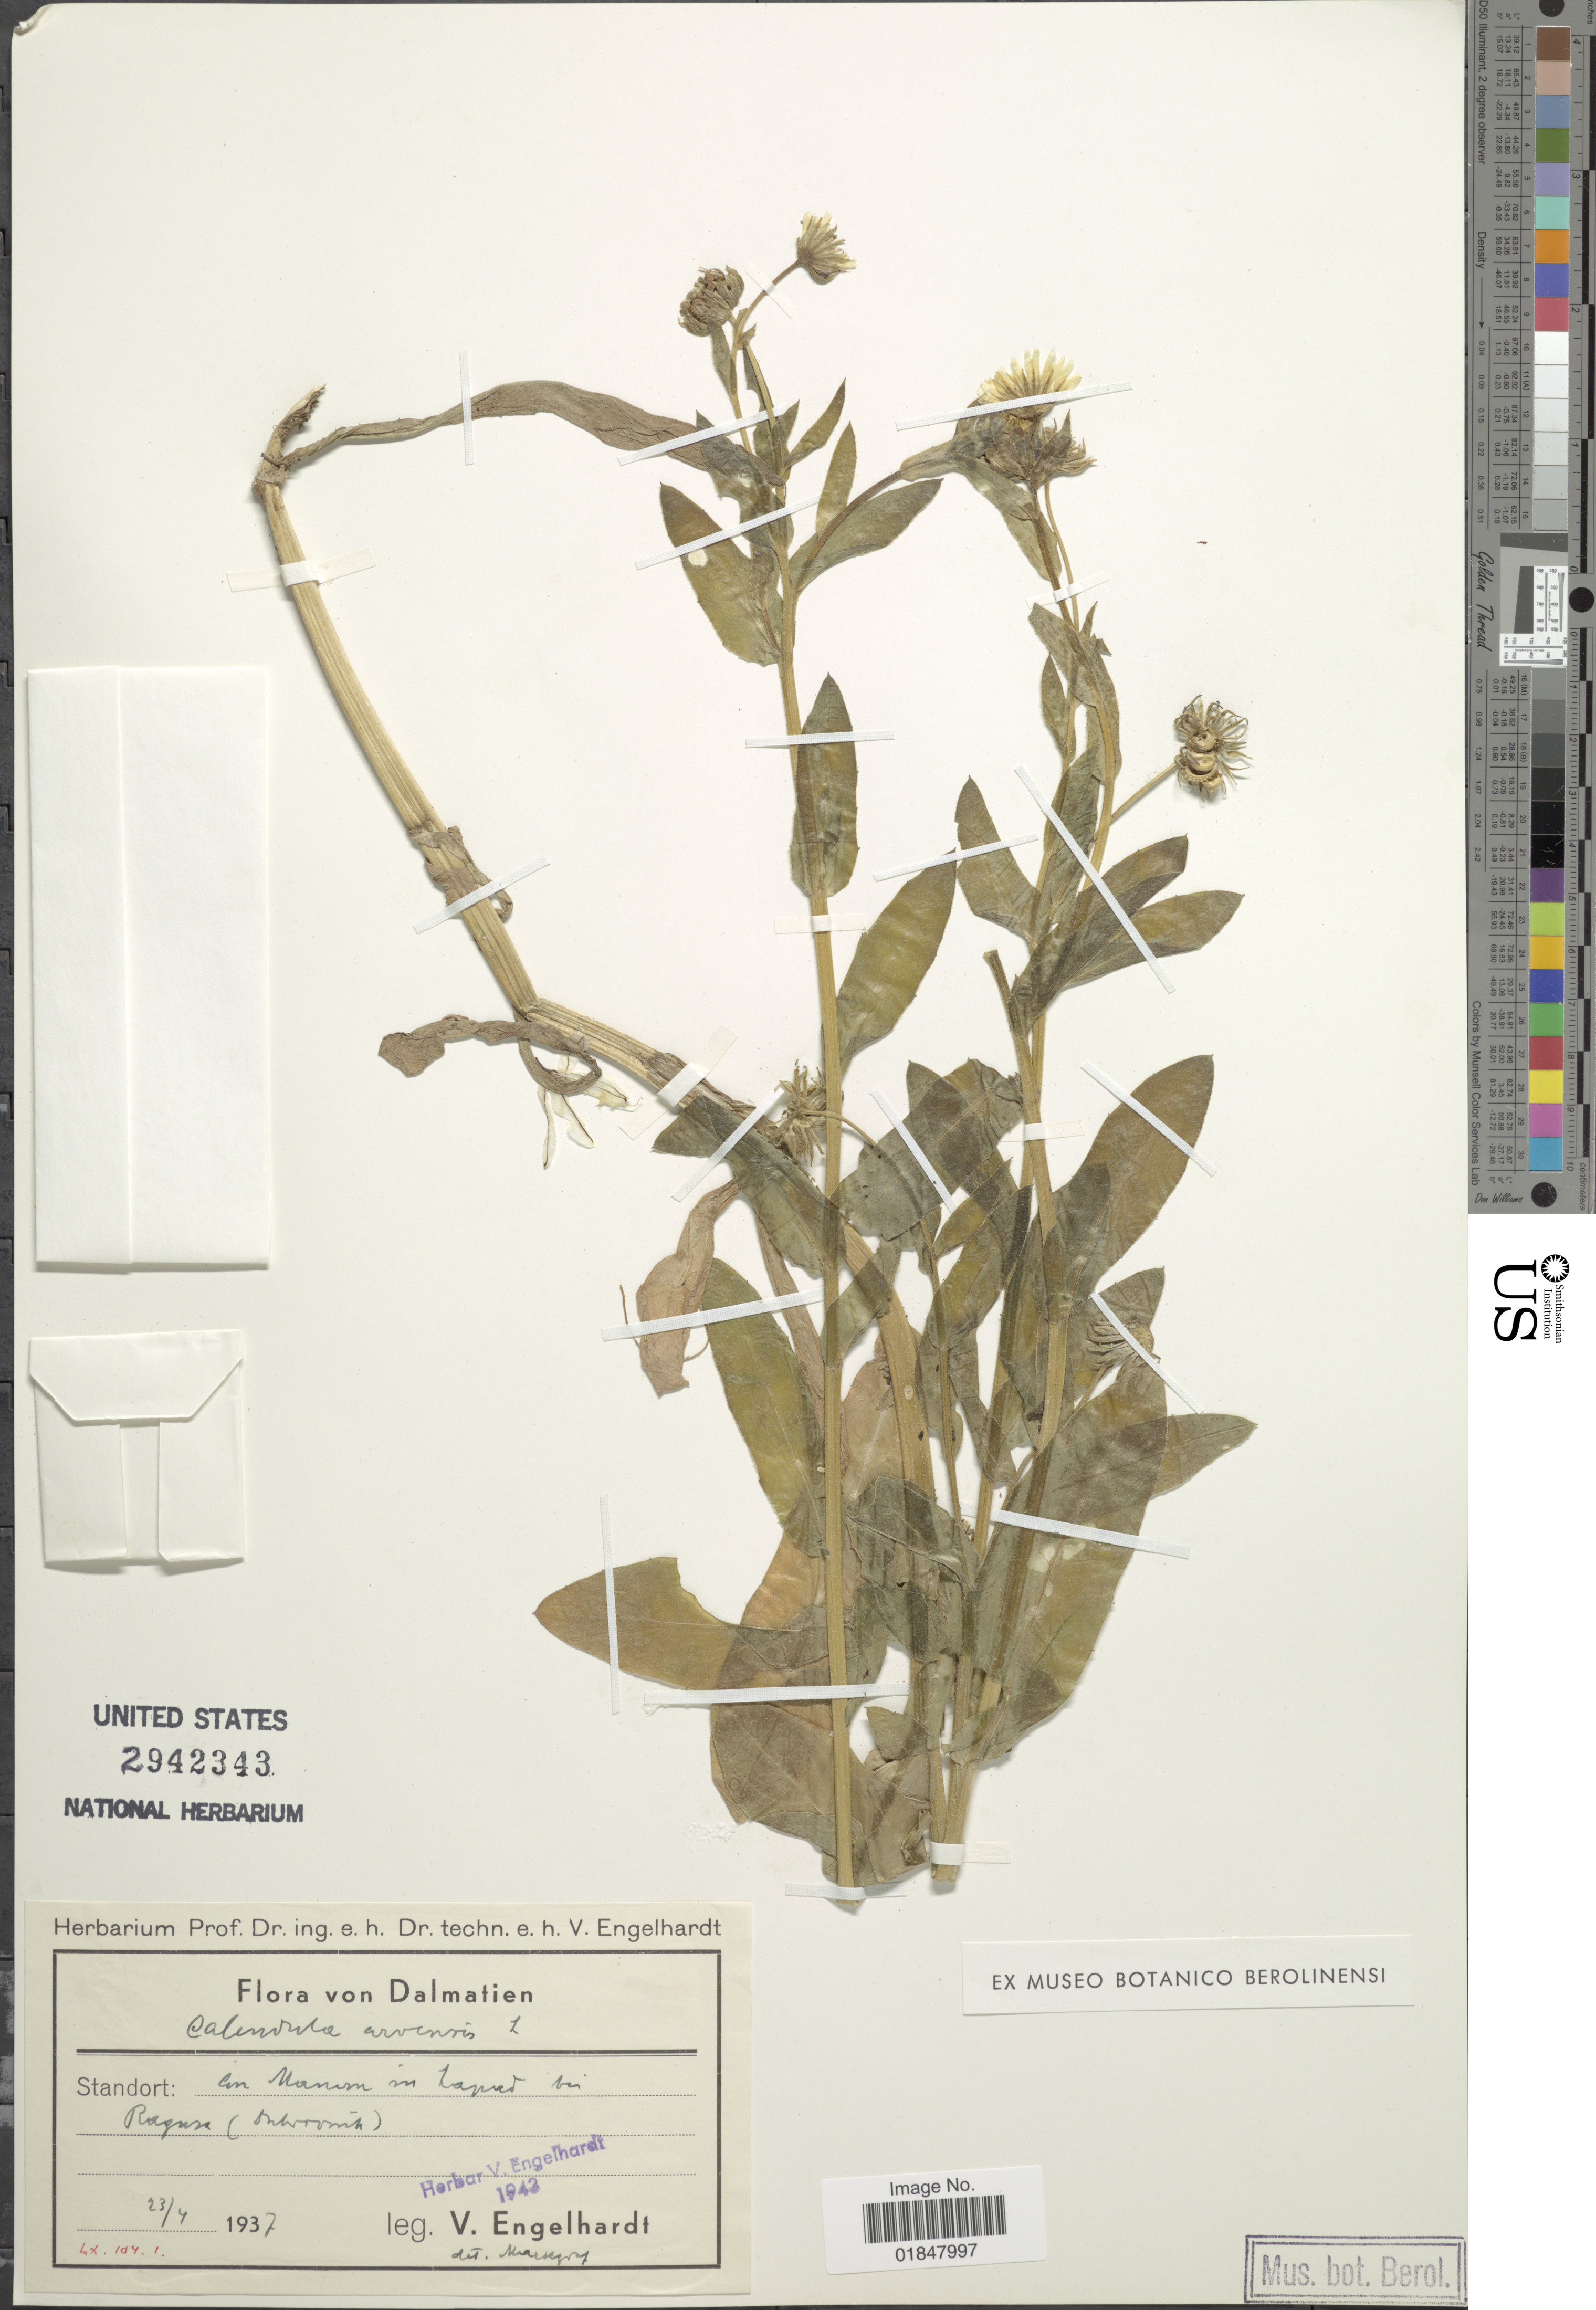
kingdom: Plantae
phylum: Tracheophyta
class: Magnoliopsida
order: Asterales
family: Asteraceae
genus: Calendula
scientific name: Calendula arvensis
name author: L.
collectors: V. Engelhardt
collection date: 1937-04-23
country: Croatia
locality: Von Dalmatien, Standort: [illegible text]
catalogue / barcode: US 2942343